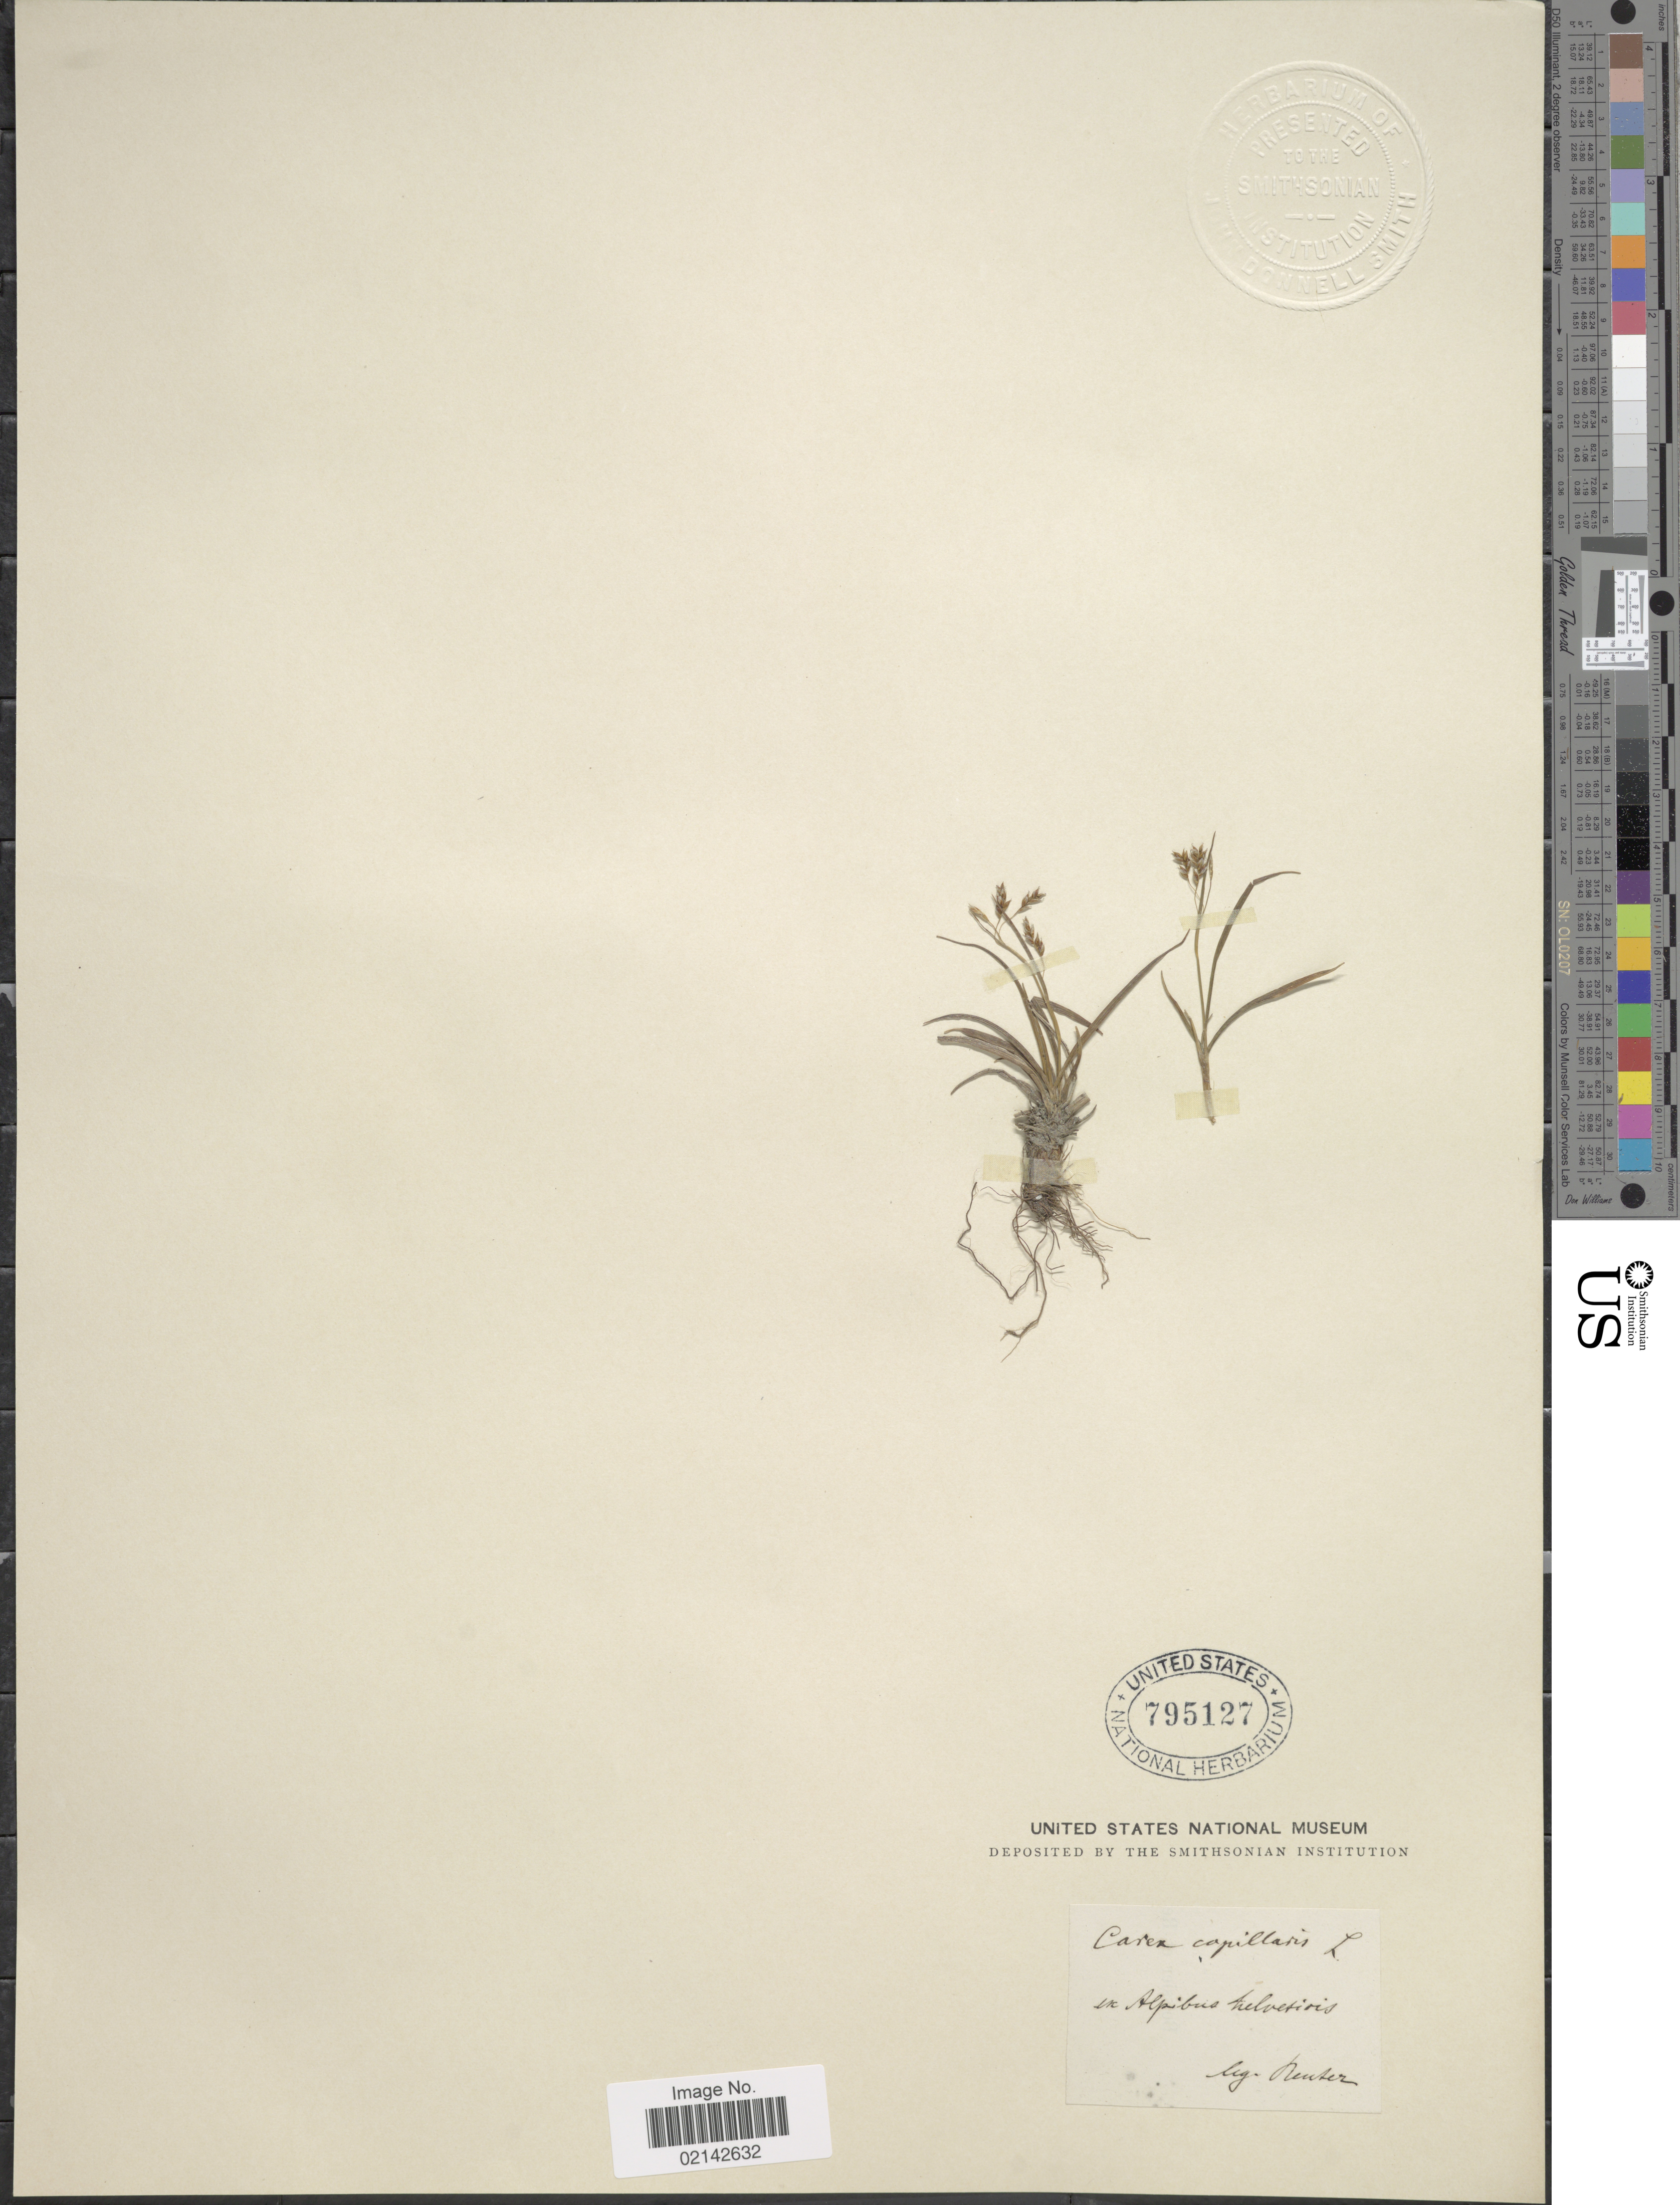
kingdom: Plantae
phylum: Tracheophyta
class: Liliopsida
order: Poales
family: Cyperaceae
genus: Carex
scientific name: Carex capillaris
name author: L.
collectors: -. Reuter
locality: Ex Alpibus helveticus.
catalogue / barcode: US 795127